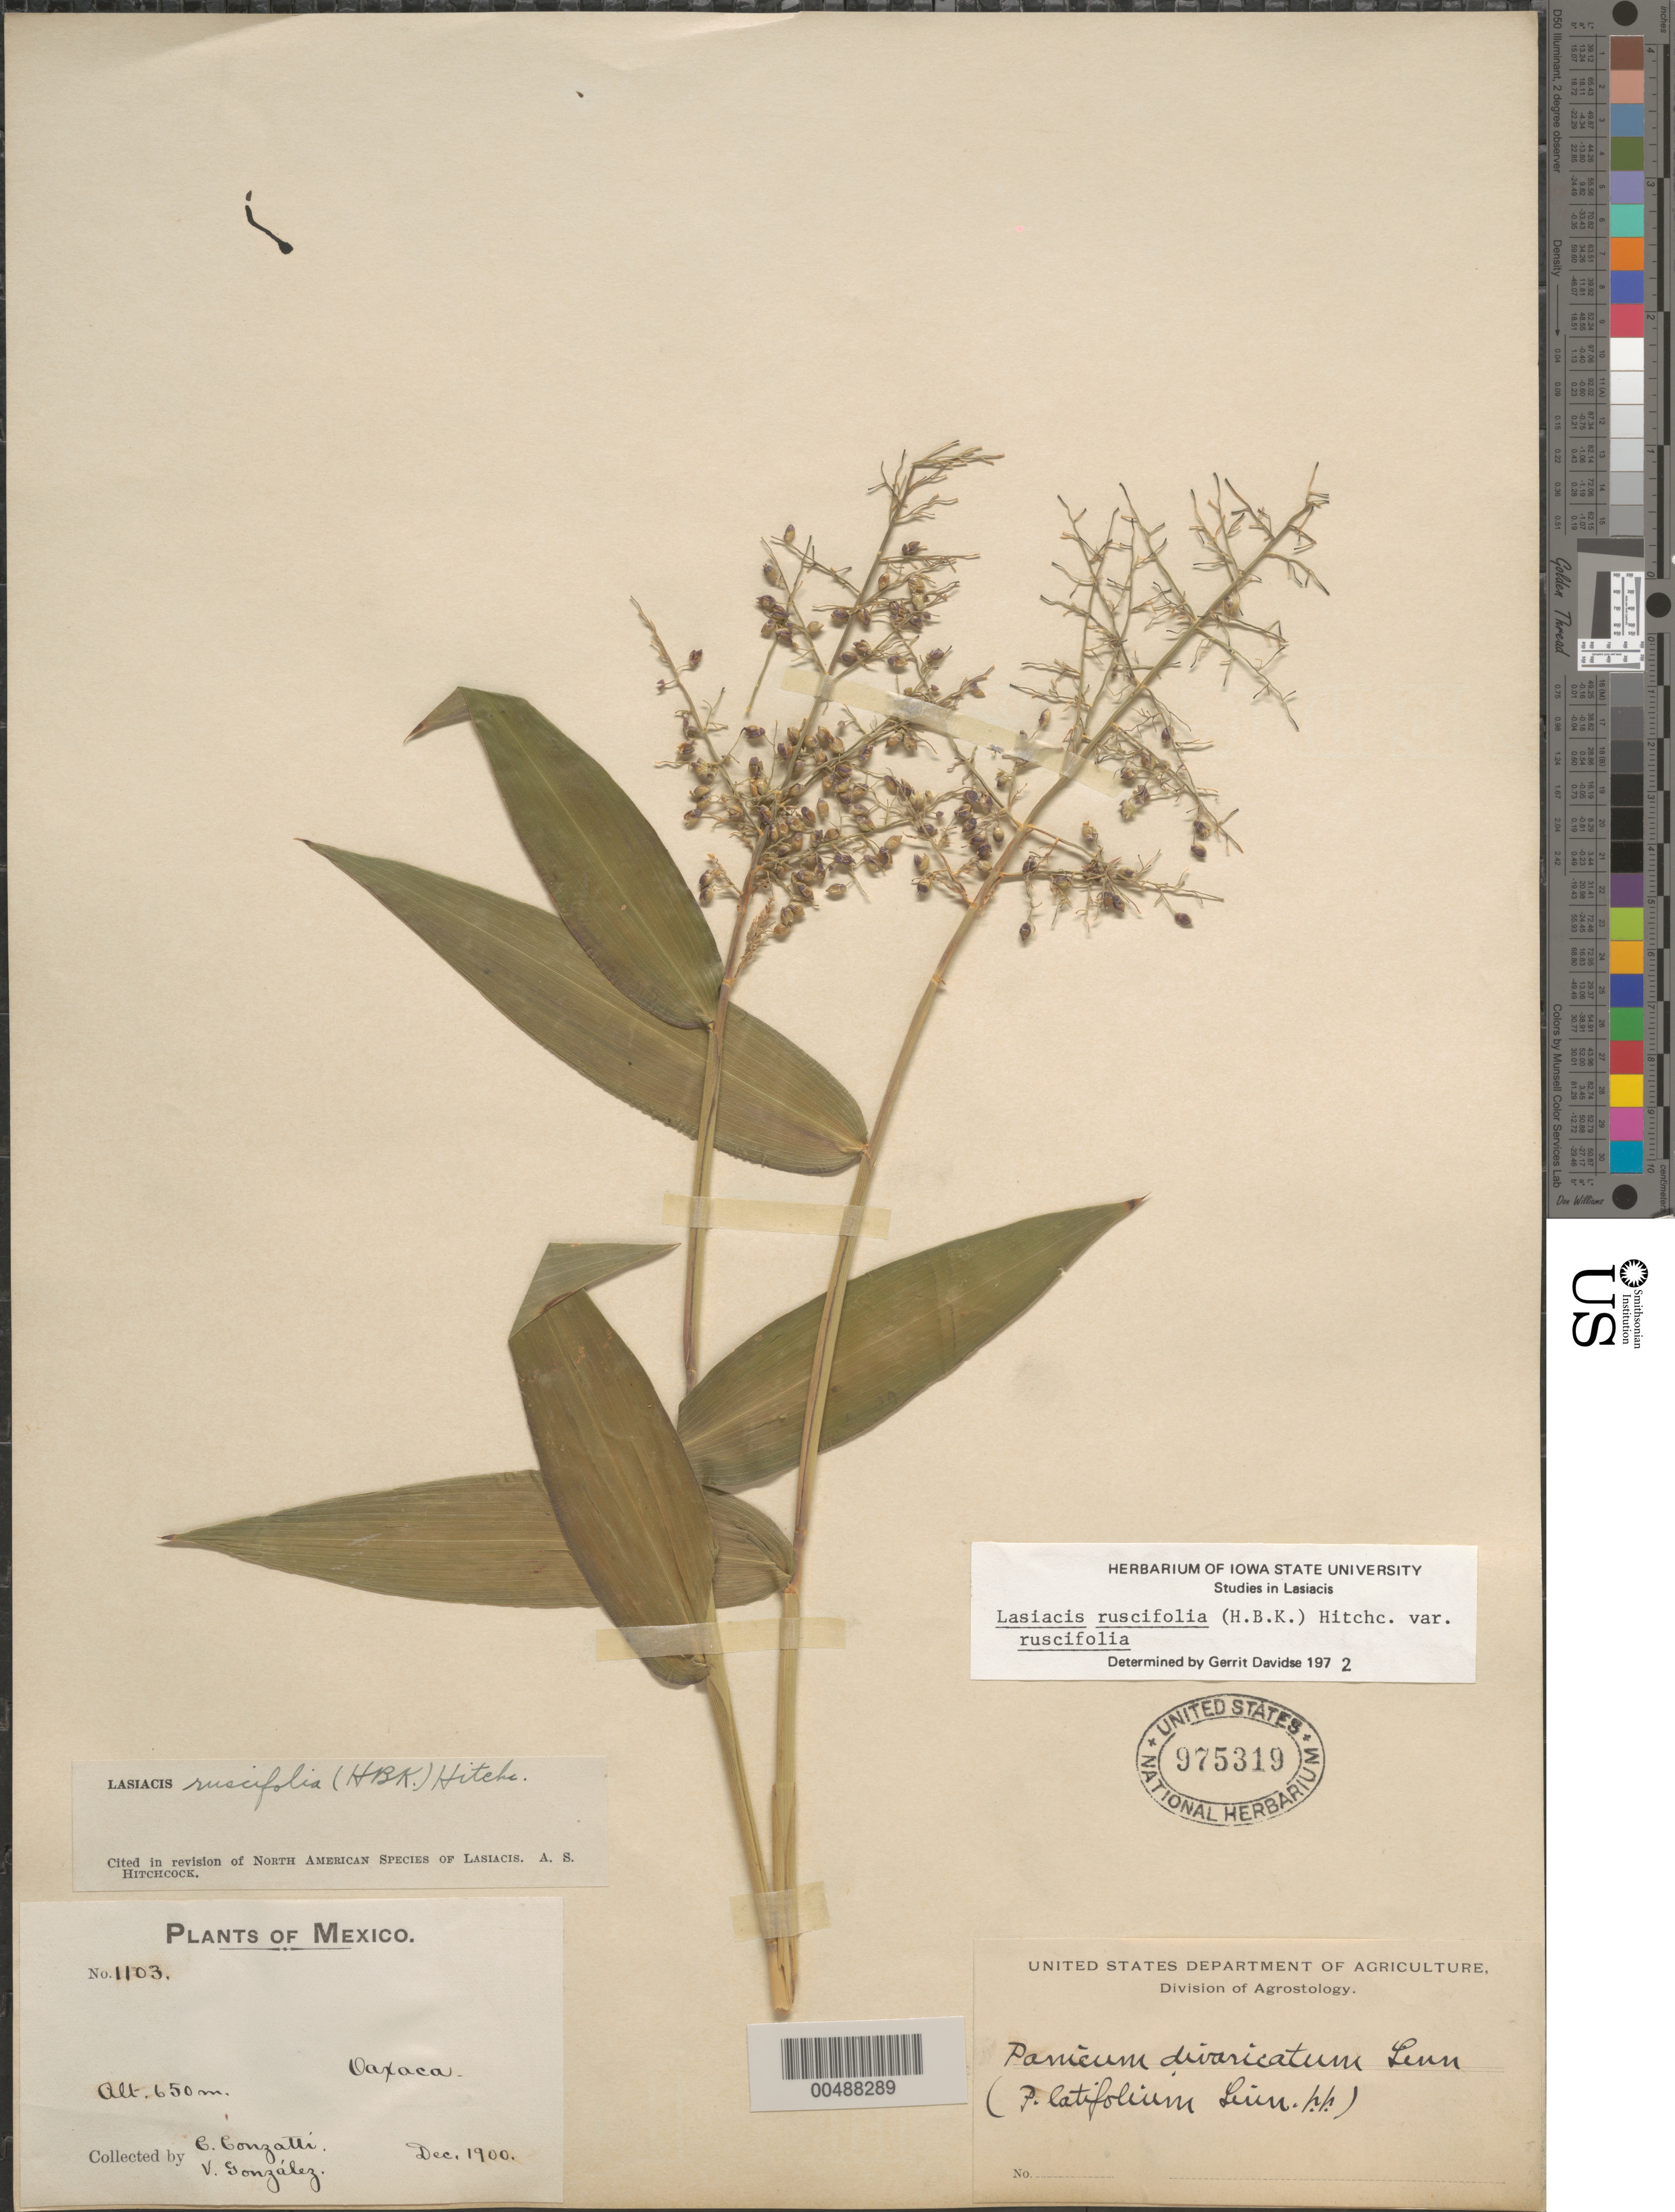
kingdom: Plantae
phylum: Tracheophyta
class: Liliopsida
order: Poales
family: Poaceae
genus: Lasiacis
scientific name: Lasiacis ruscifolia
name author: (Kunth) Hitchc.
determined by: Davidse, Gerrit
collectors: C. Conzatti & V. Gonzalez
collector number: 1103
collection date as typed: Dec 1900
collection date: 1900-12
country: Mexico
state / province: Oaxaca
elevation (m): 650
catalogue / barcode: US 975319